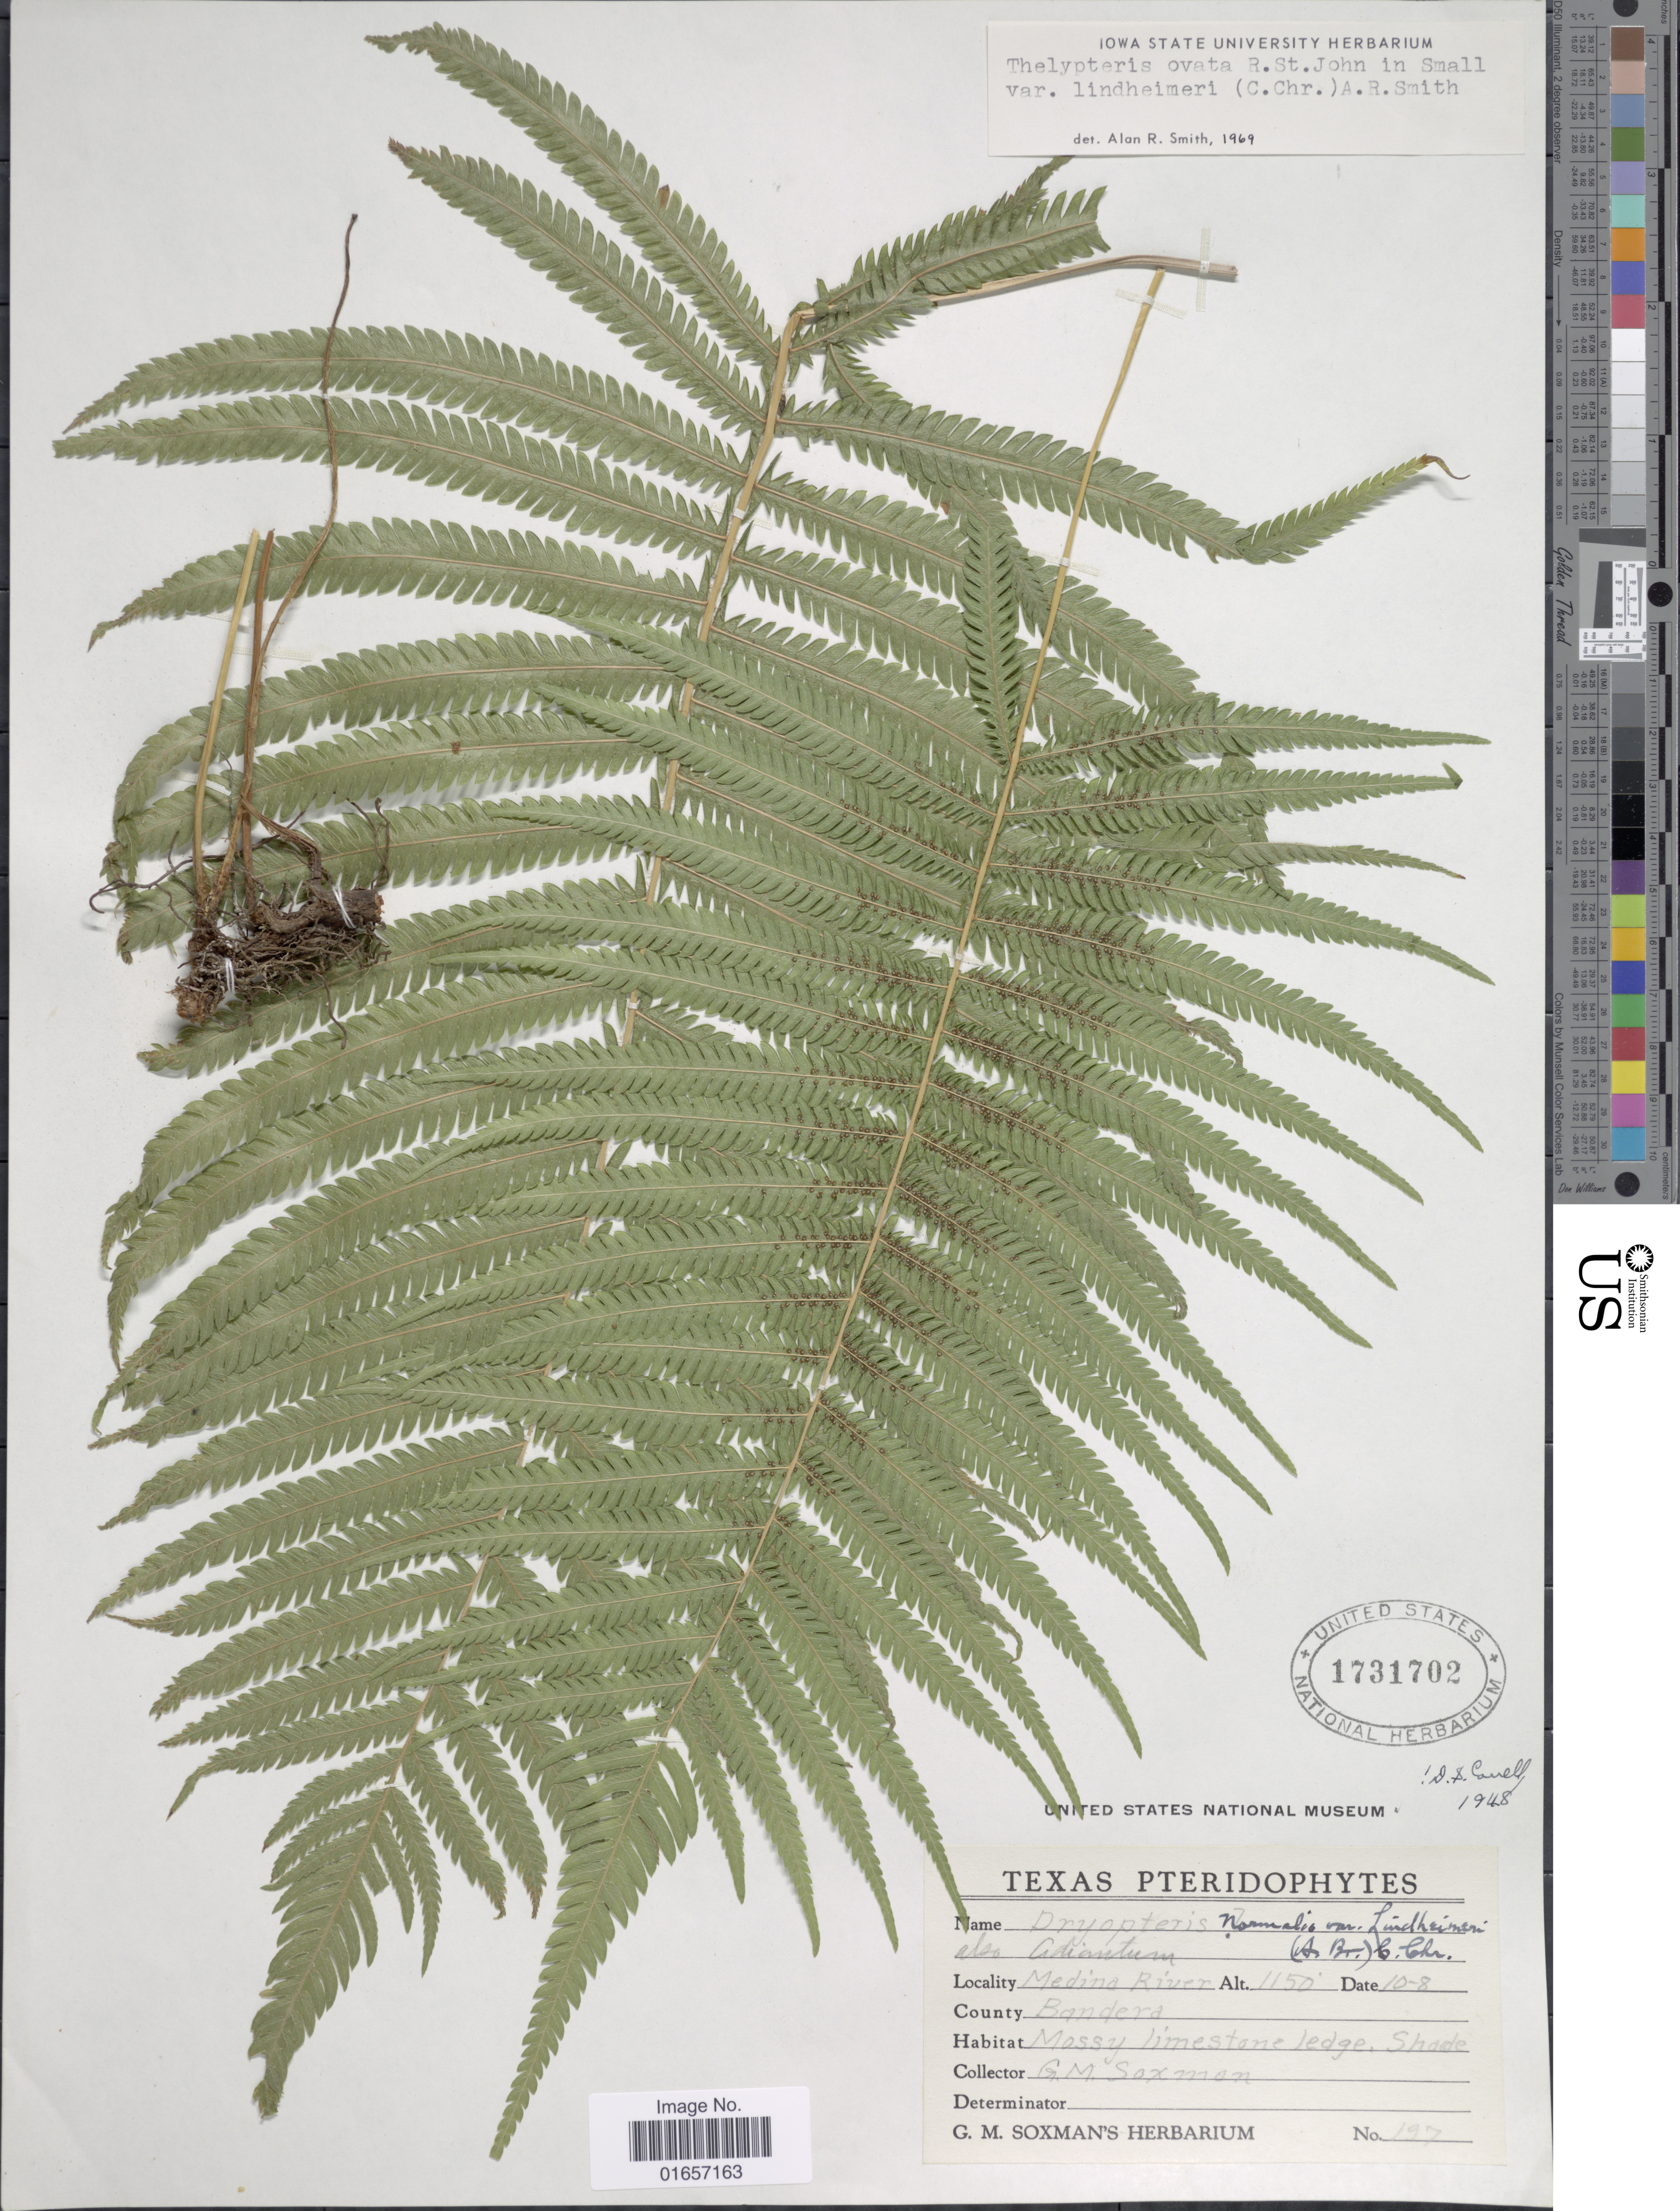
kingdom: Plantae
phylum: Tracheophyta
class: Polypodiopsida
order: Polypodiales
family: Thelypteridaceae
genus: Christella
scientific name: Christella ovata var. lindheimari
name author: (C. Chr.) A.R. Sm.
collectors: G. Soxman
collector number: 197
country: United States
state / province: Texas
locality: Medina River, Banderd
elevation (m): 351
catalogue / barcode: US 1731702